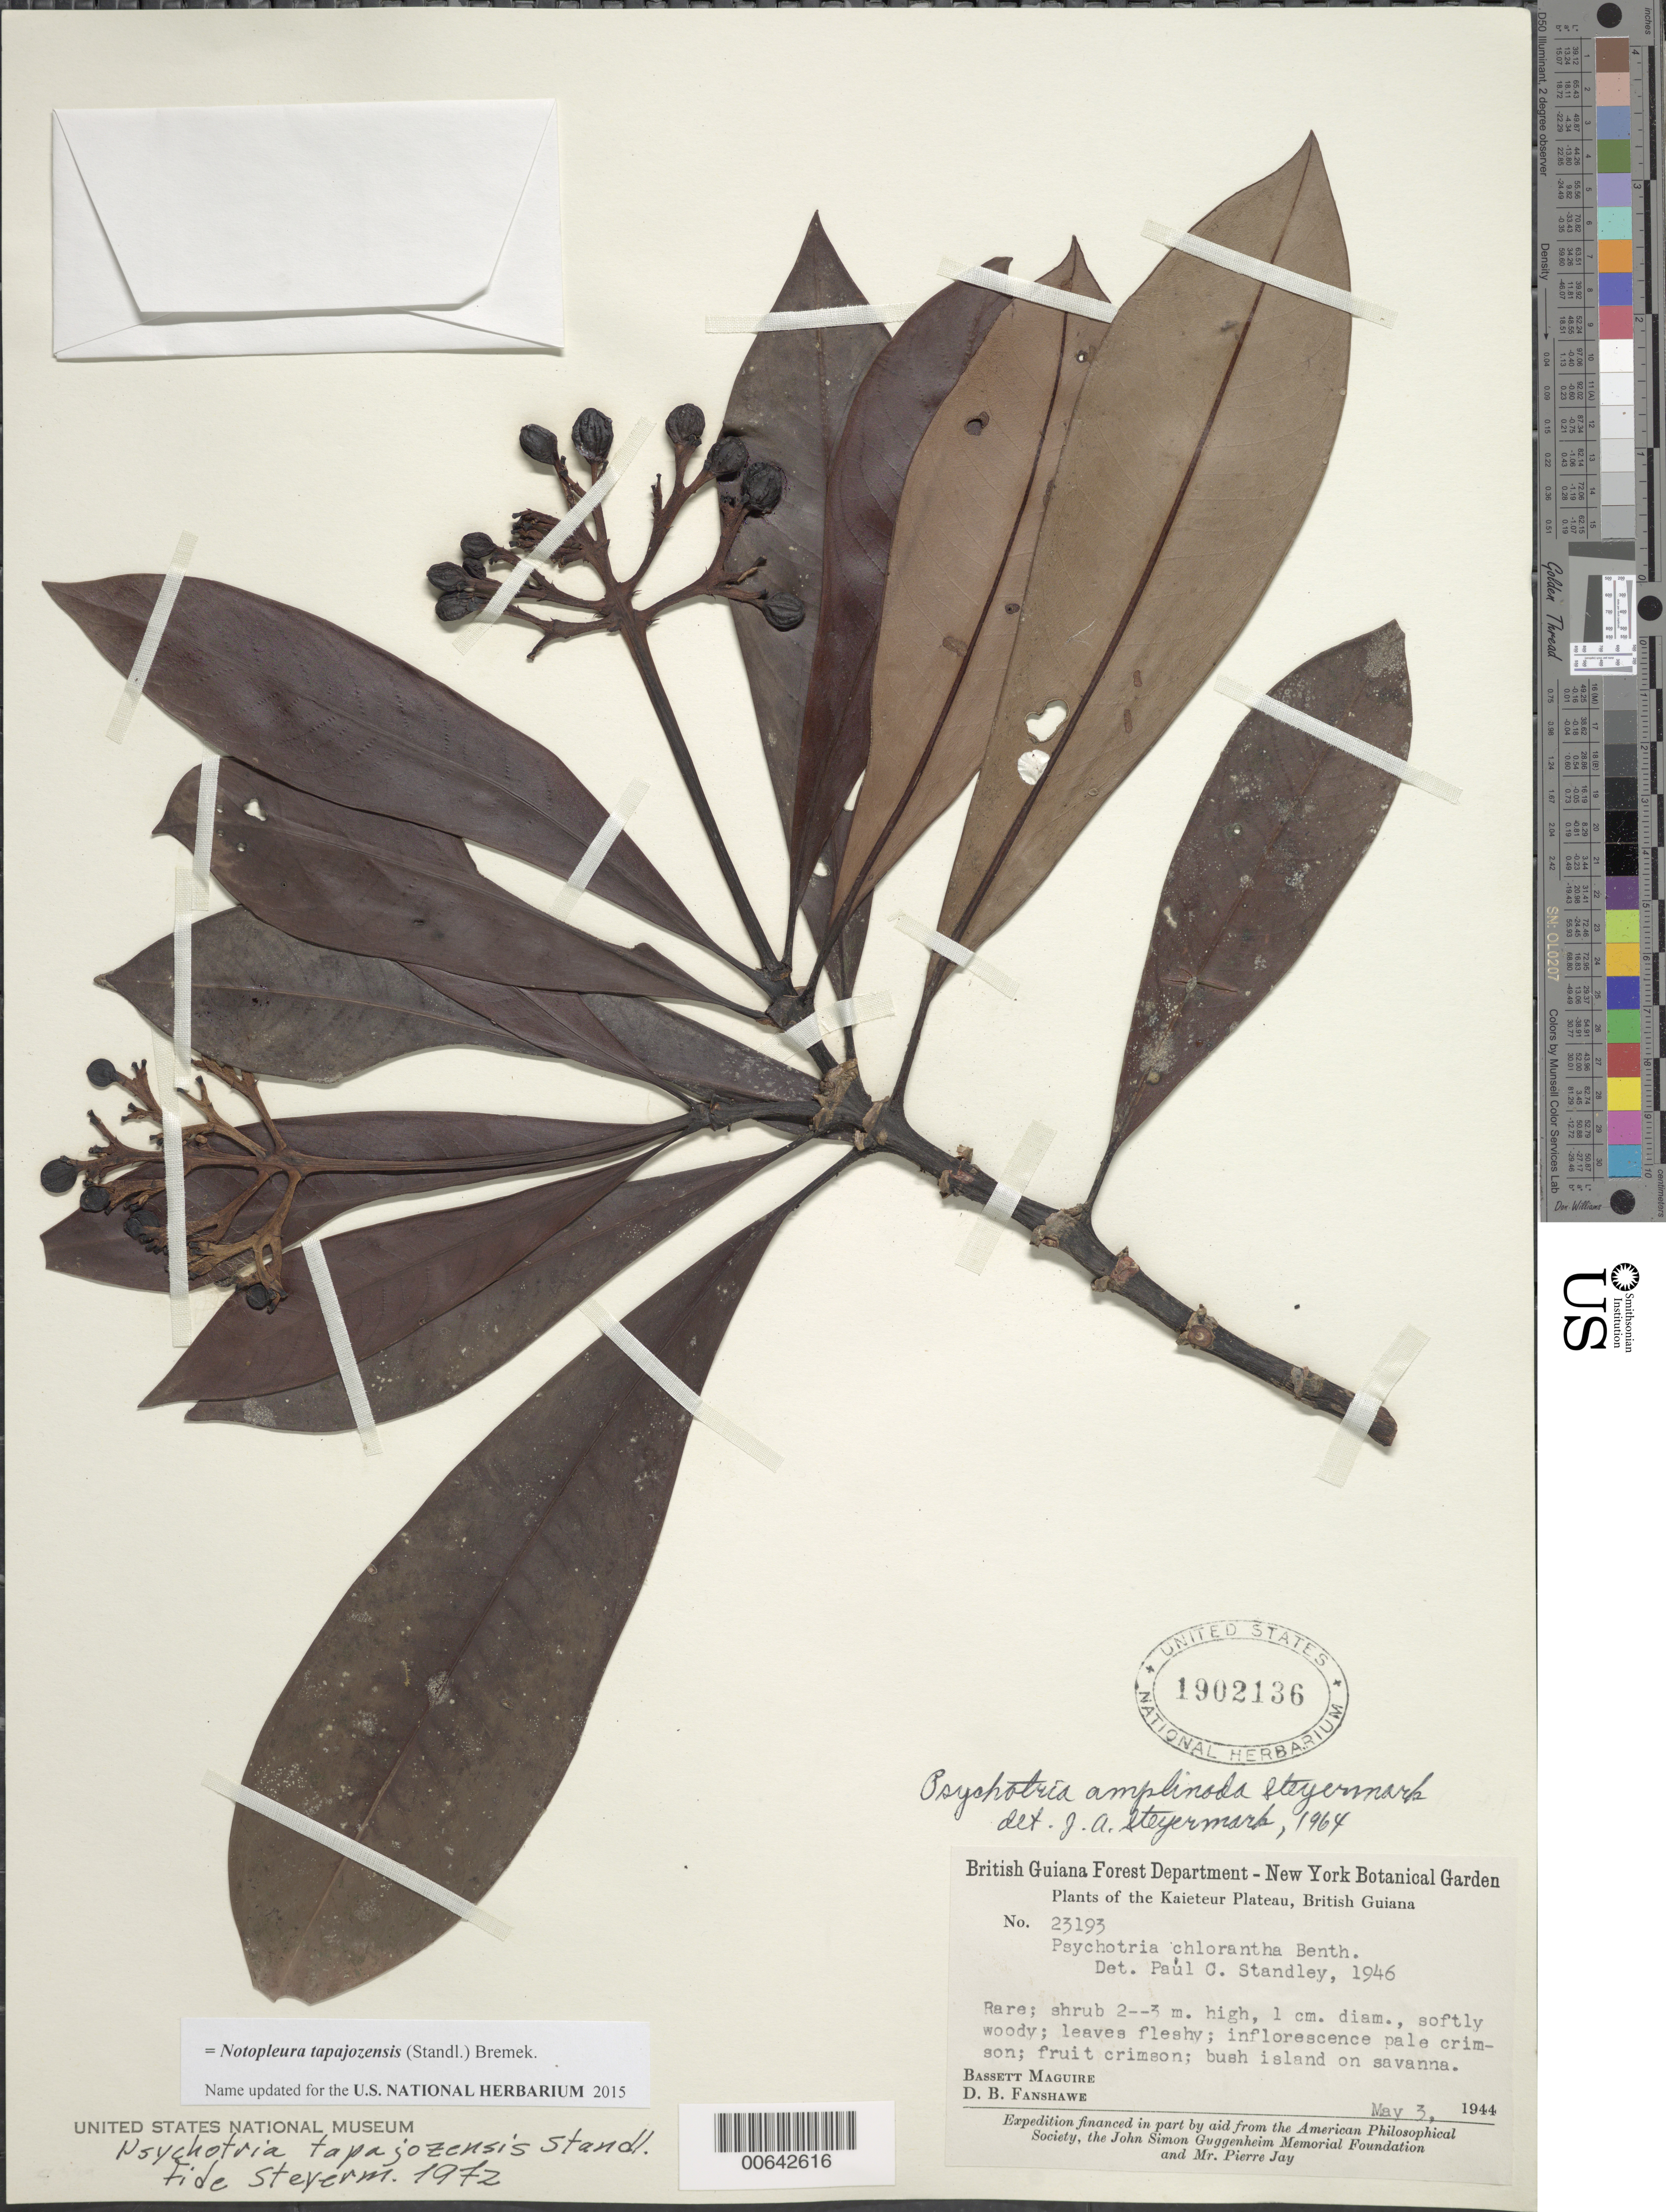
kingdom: Plantae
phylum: Tracheophyta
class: Magnoliopsida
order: Gentianales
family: Rubiaceae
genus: Psychotria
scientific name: Psychotria tapajozensis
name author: Standl.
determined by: Steyermark, Julian A., (VEN)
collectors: B. Maguire & D. B. Fanshawe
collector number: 23193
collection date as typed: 3-May-44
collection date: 1944-05-03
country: Guyana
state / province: Potaro-Siparuni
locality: Kaieteur Plateau, Potaro River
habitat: Bush island on savanna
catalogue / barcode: US 1902136